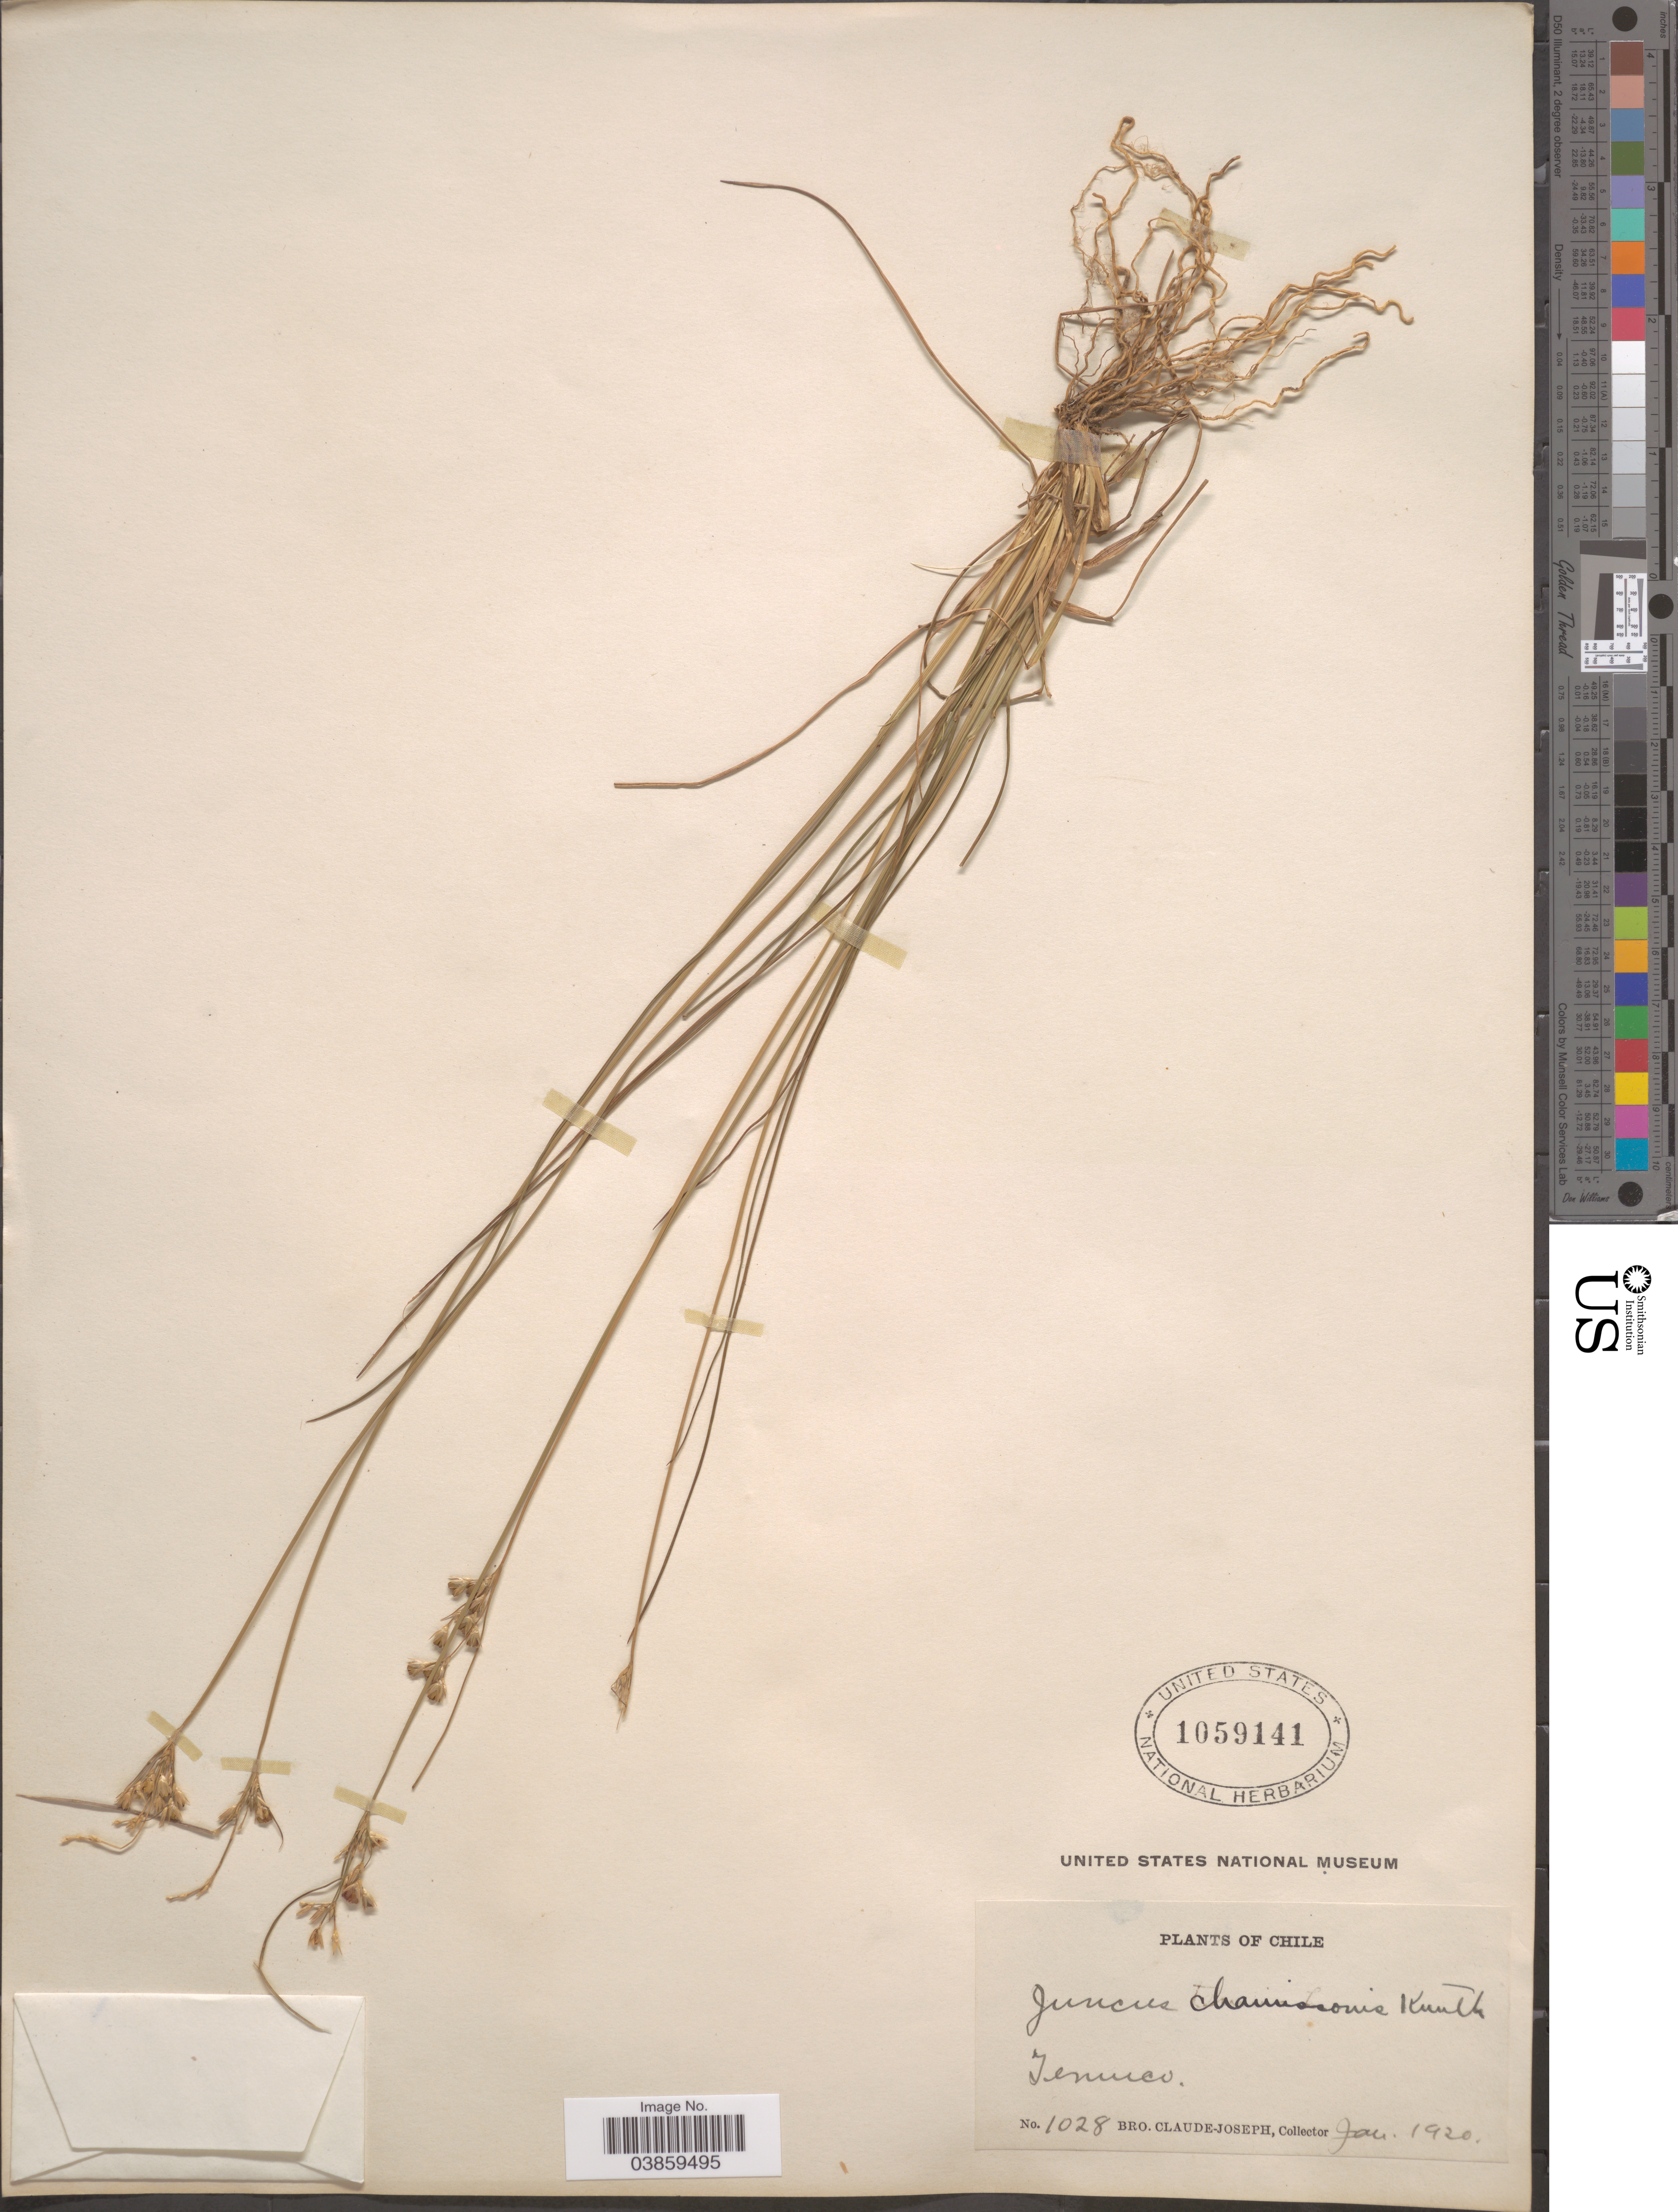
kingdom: Plantae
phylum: Tracheophyta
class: Liliopsida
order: Poales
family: Juncaceae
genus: Juncus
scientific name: Juncus imbricatus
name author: Laharpe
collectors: Bro. Claude-Joseph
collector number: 1028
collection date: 1920-01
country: Chile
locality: Temuco.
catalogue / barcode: US 1059141